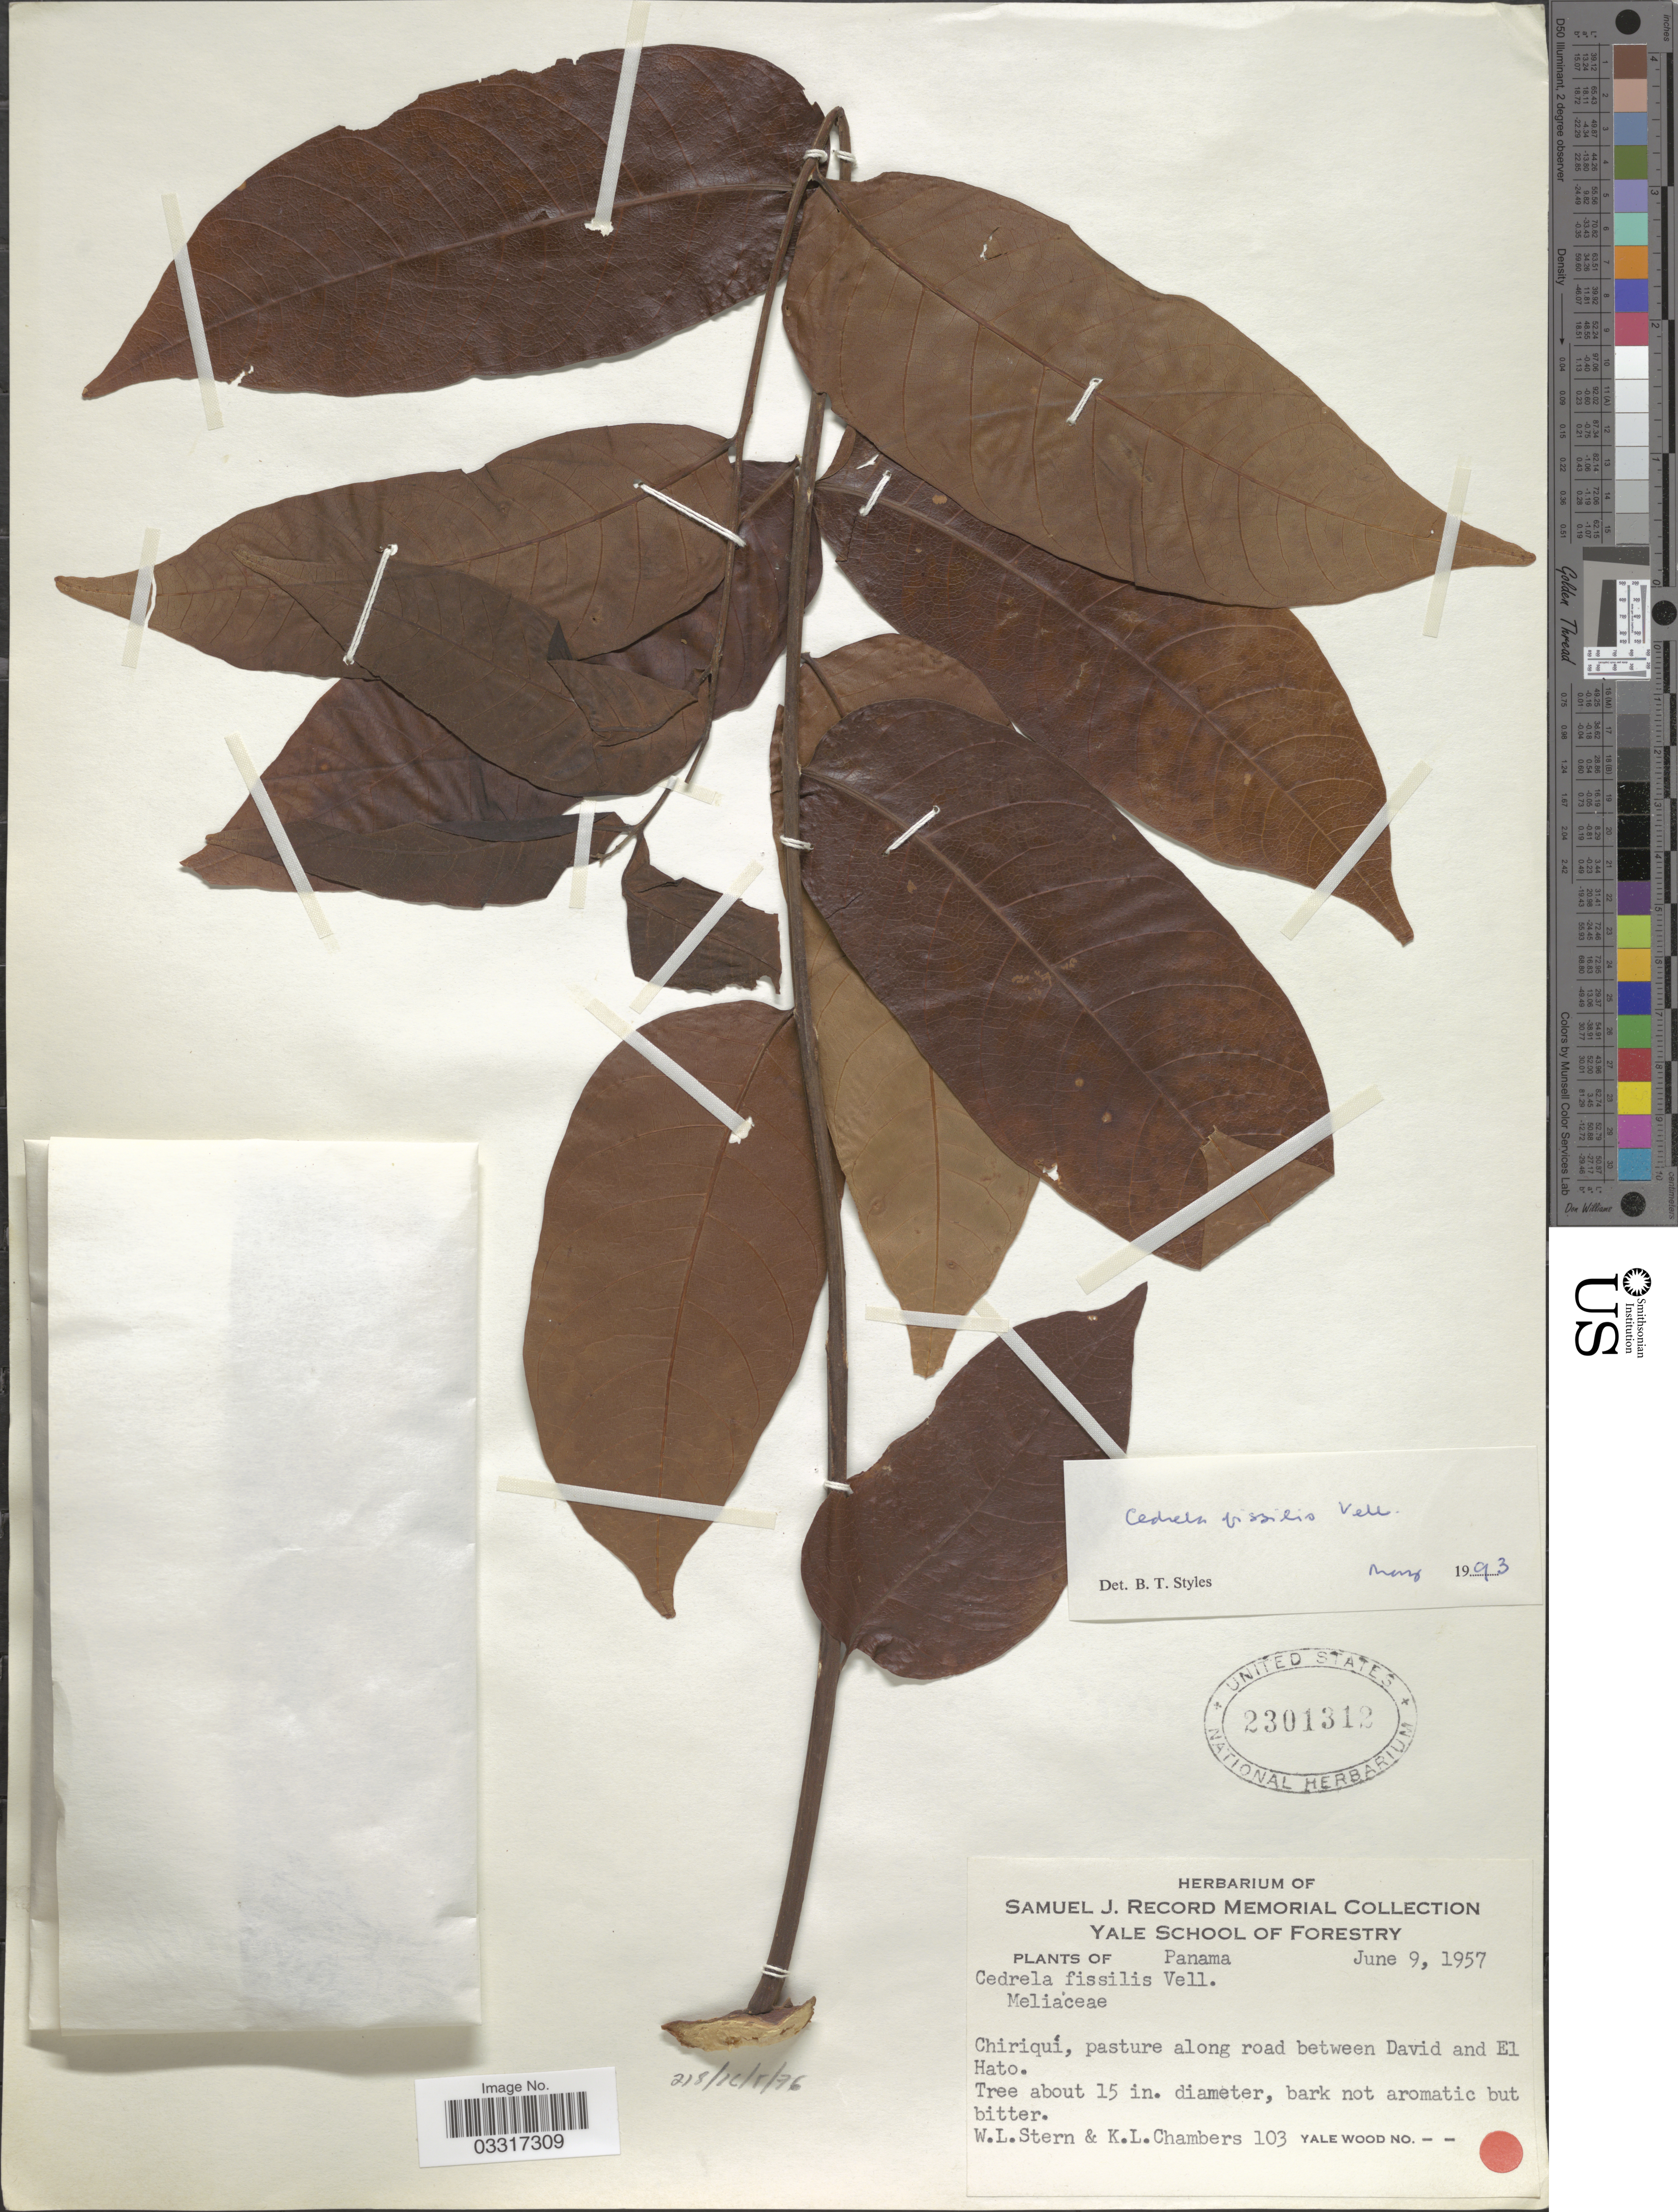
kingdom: Plantae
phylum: Tracheophyta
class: Magnoliopsida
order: Sapindales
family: Meliaceae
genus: Cedrela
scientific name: Cedrela fissilis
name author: Vell.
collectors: W. L. Stern & K. Chambers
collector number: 103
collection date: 1957-06-09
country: Panama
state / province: Chiriqui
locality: Pasture along road between David and El Hato.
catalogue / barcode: US 2301312